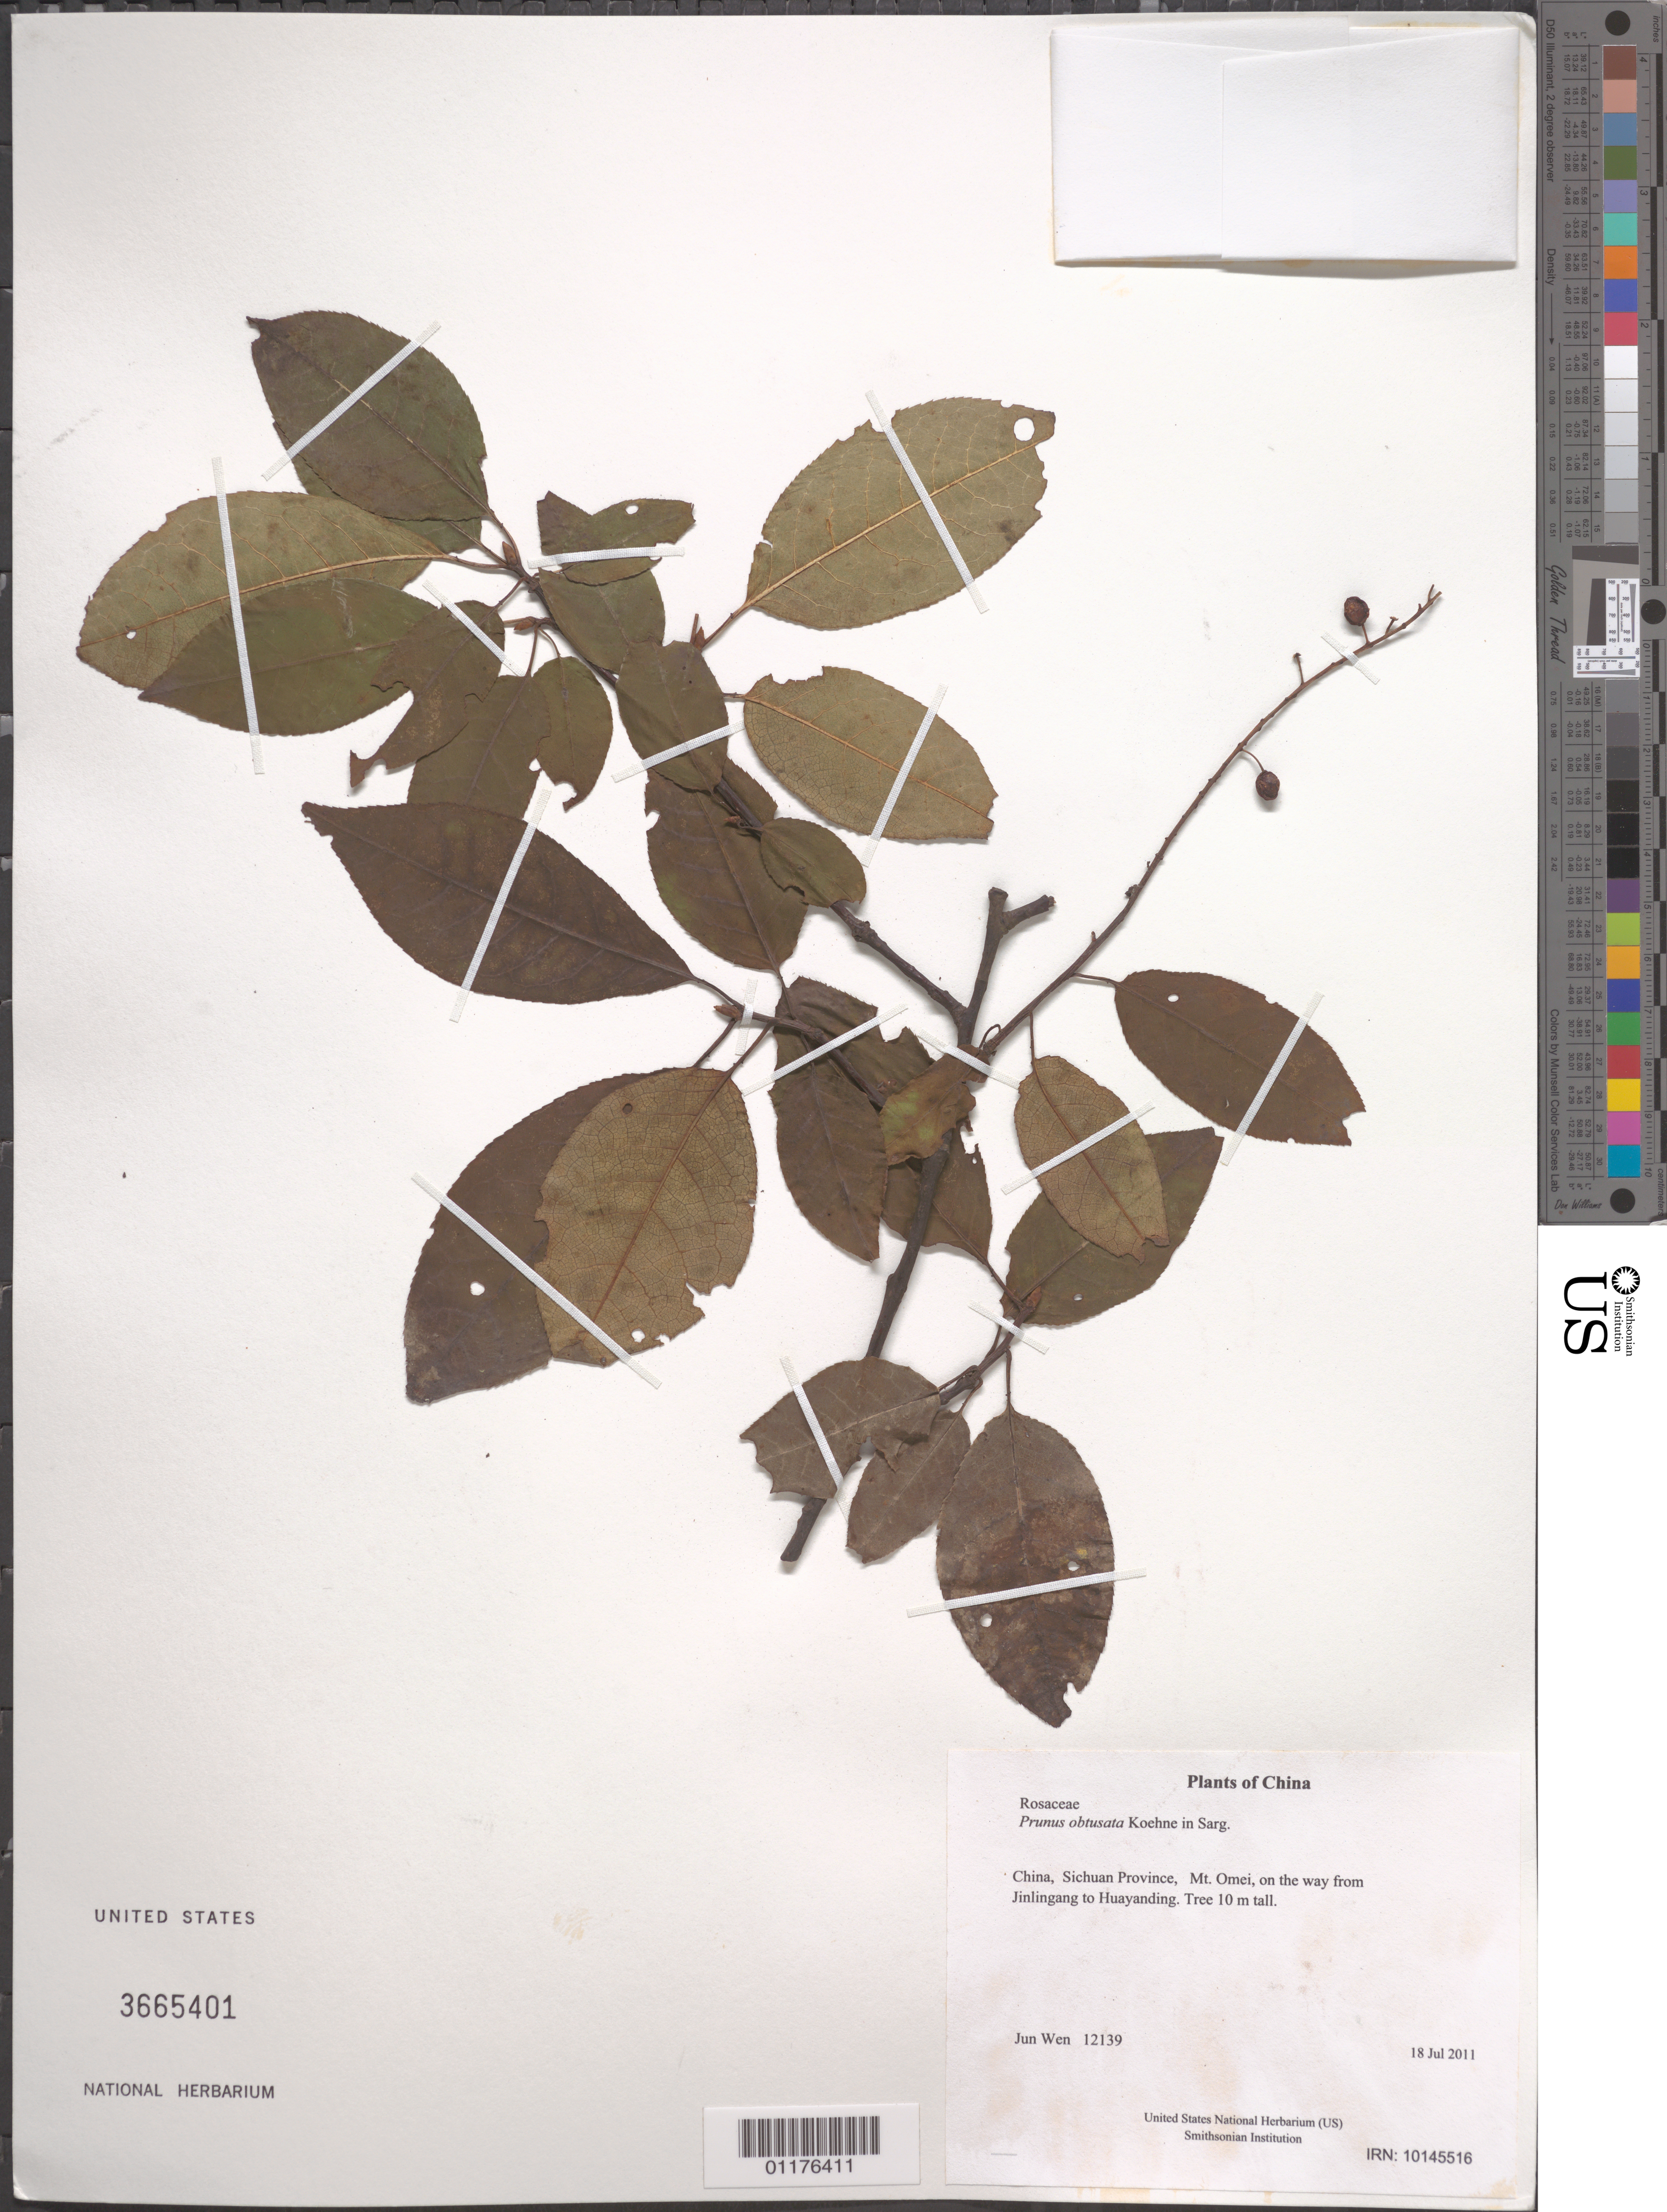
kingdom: Plantae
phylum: Tracheophyta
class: Magnoliopsida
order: Rosales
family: Rosaceae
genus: Prunus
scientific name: Prunus obtusata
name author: Koehne in Sarg.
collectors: J. Wen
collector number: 12139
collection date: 2011-07-18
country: China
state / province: Sichuan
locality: Mt. Omei, on the way from Jinlingang to Huayanding.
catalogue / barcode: US 3665401